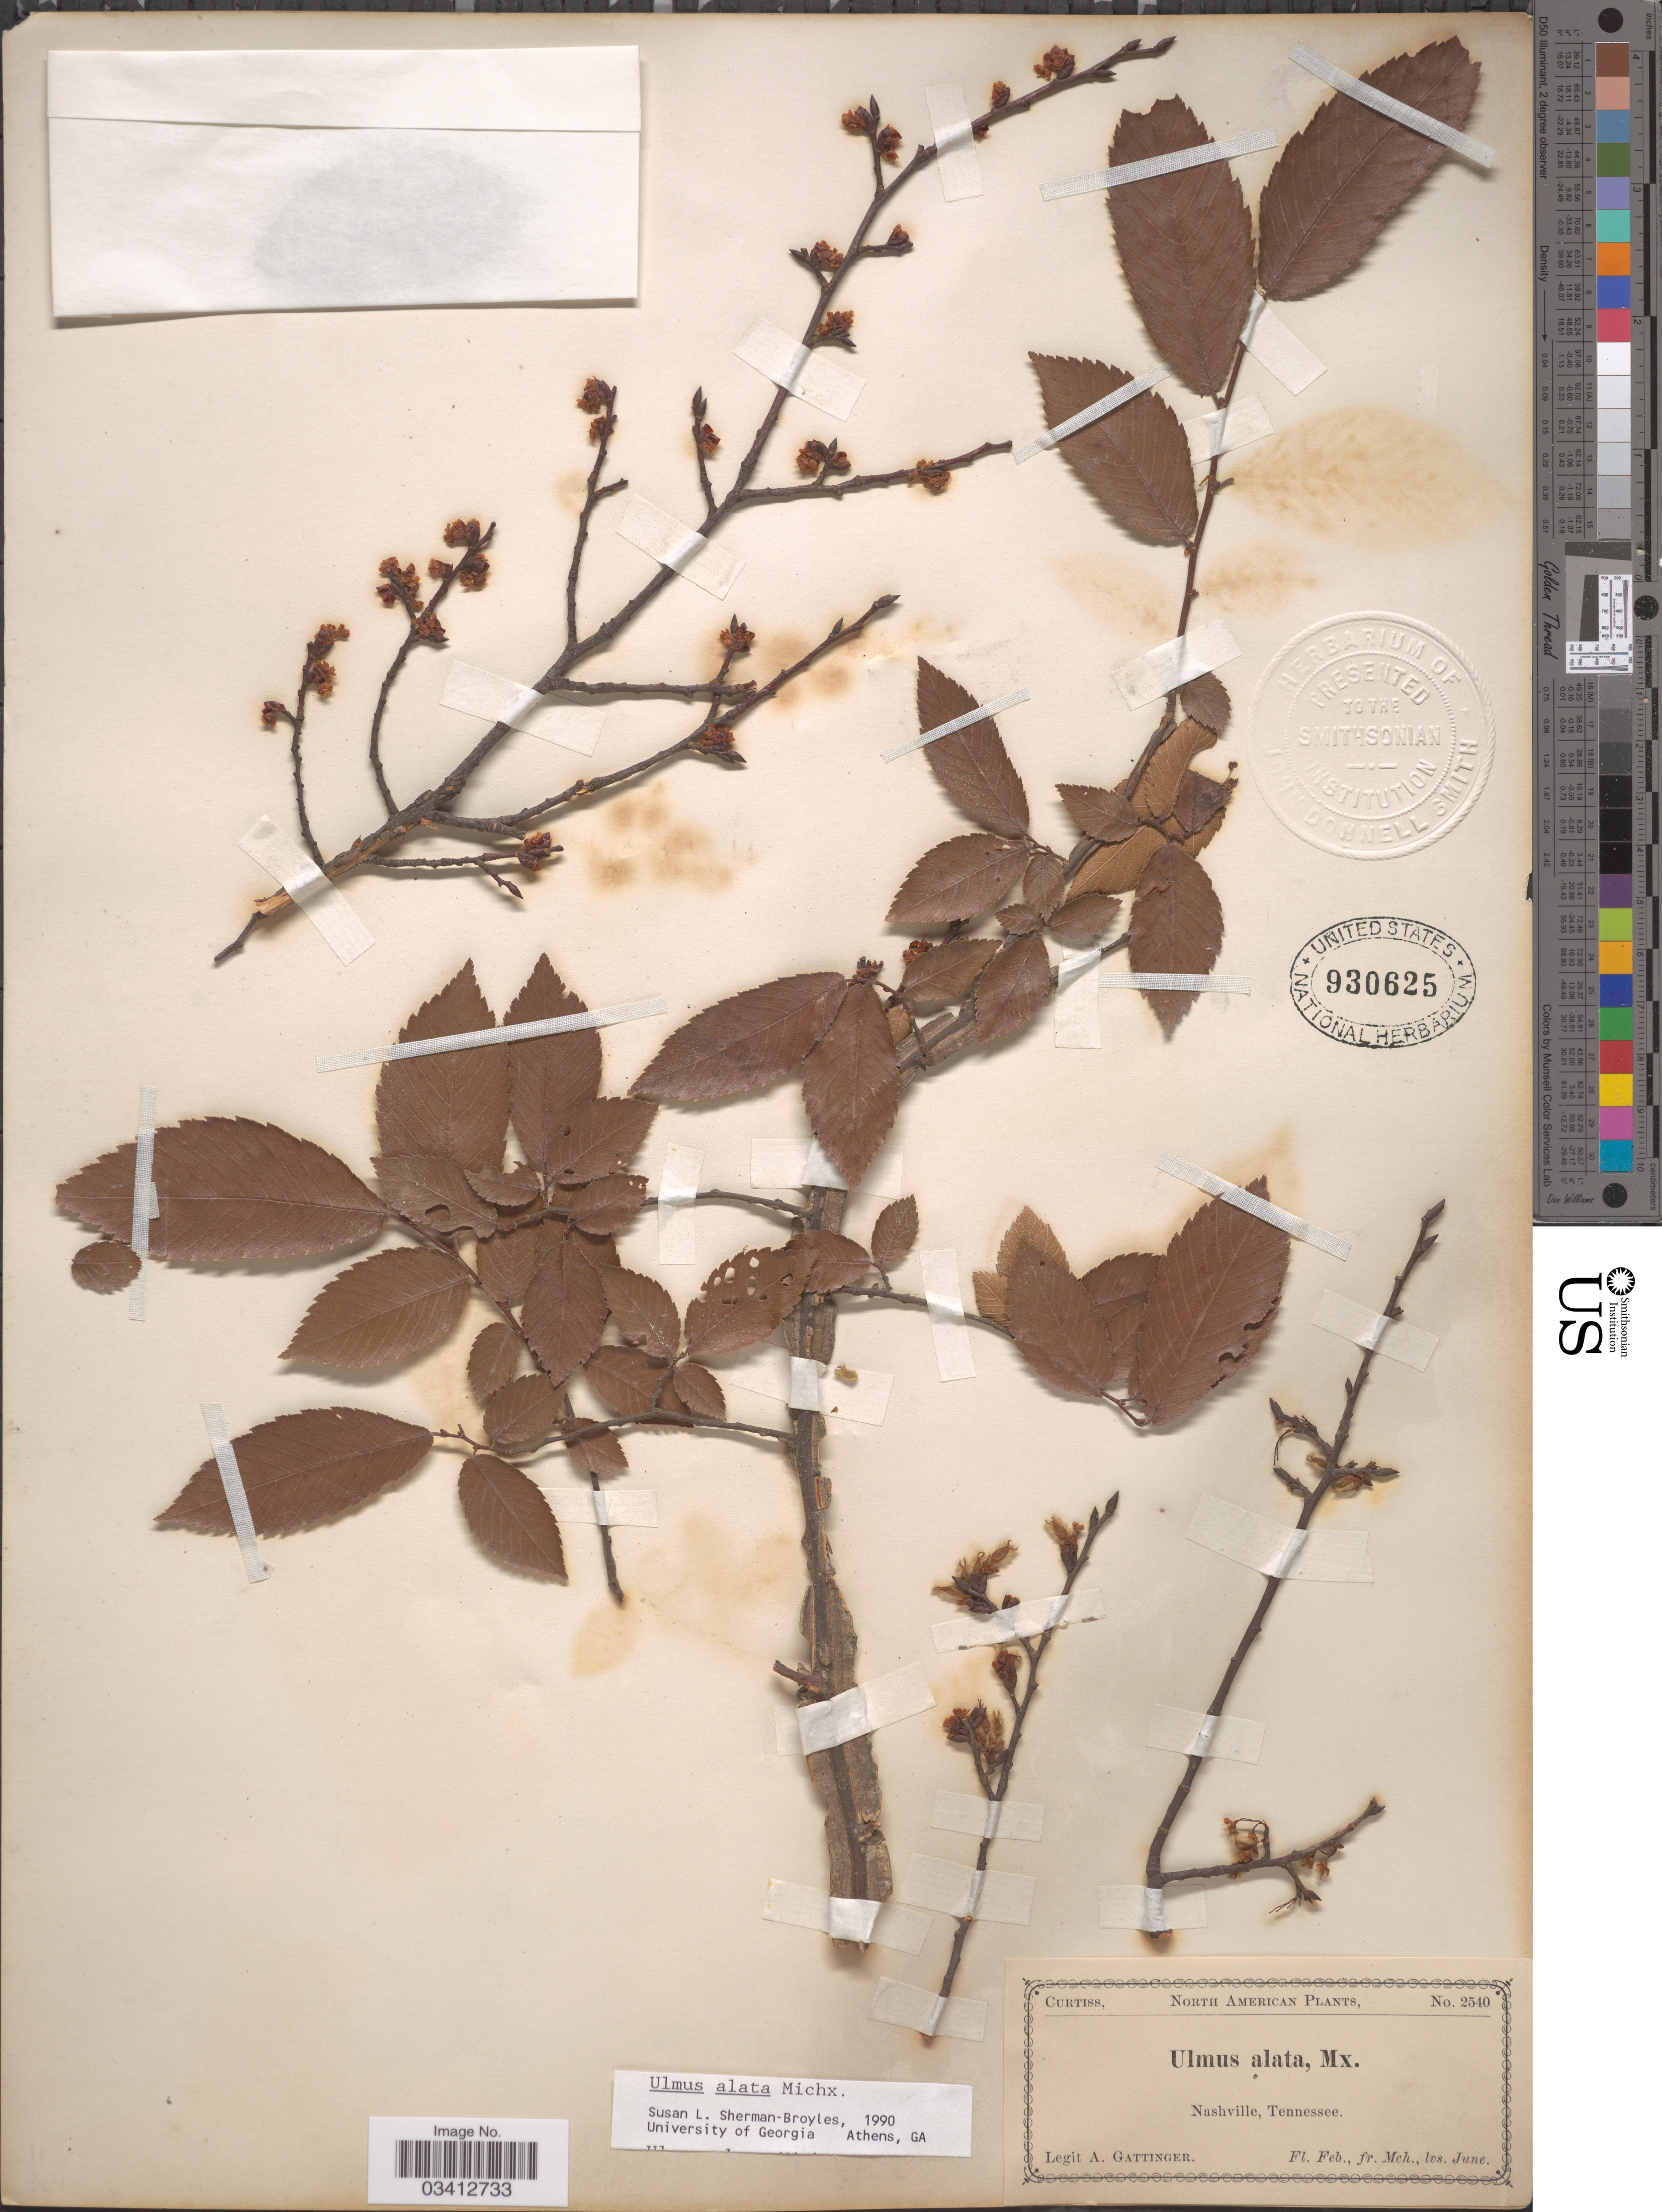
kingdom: Plantae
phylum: Tracheophyta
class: Magnoliopsida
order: Rosales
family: Ulmaceae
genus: Ulmus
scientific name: Ulmus alata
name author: Michx.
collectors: A. Gattinger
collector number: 2540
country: United States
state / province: Tennessee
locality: Nashville.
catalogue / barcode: US 930625